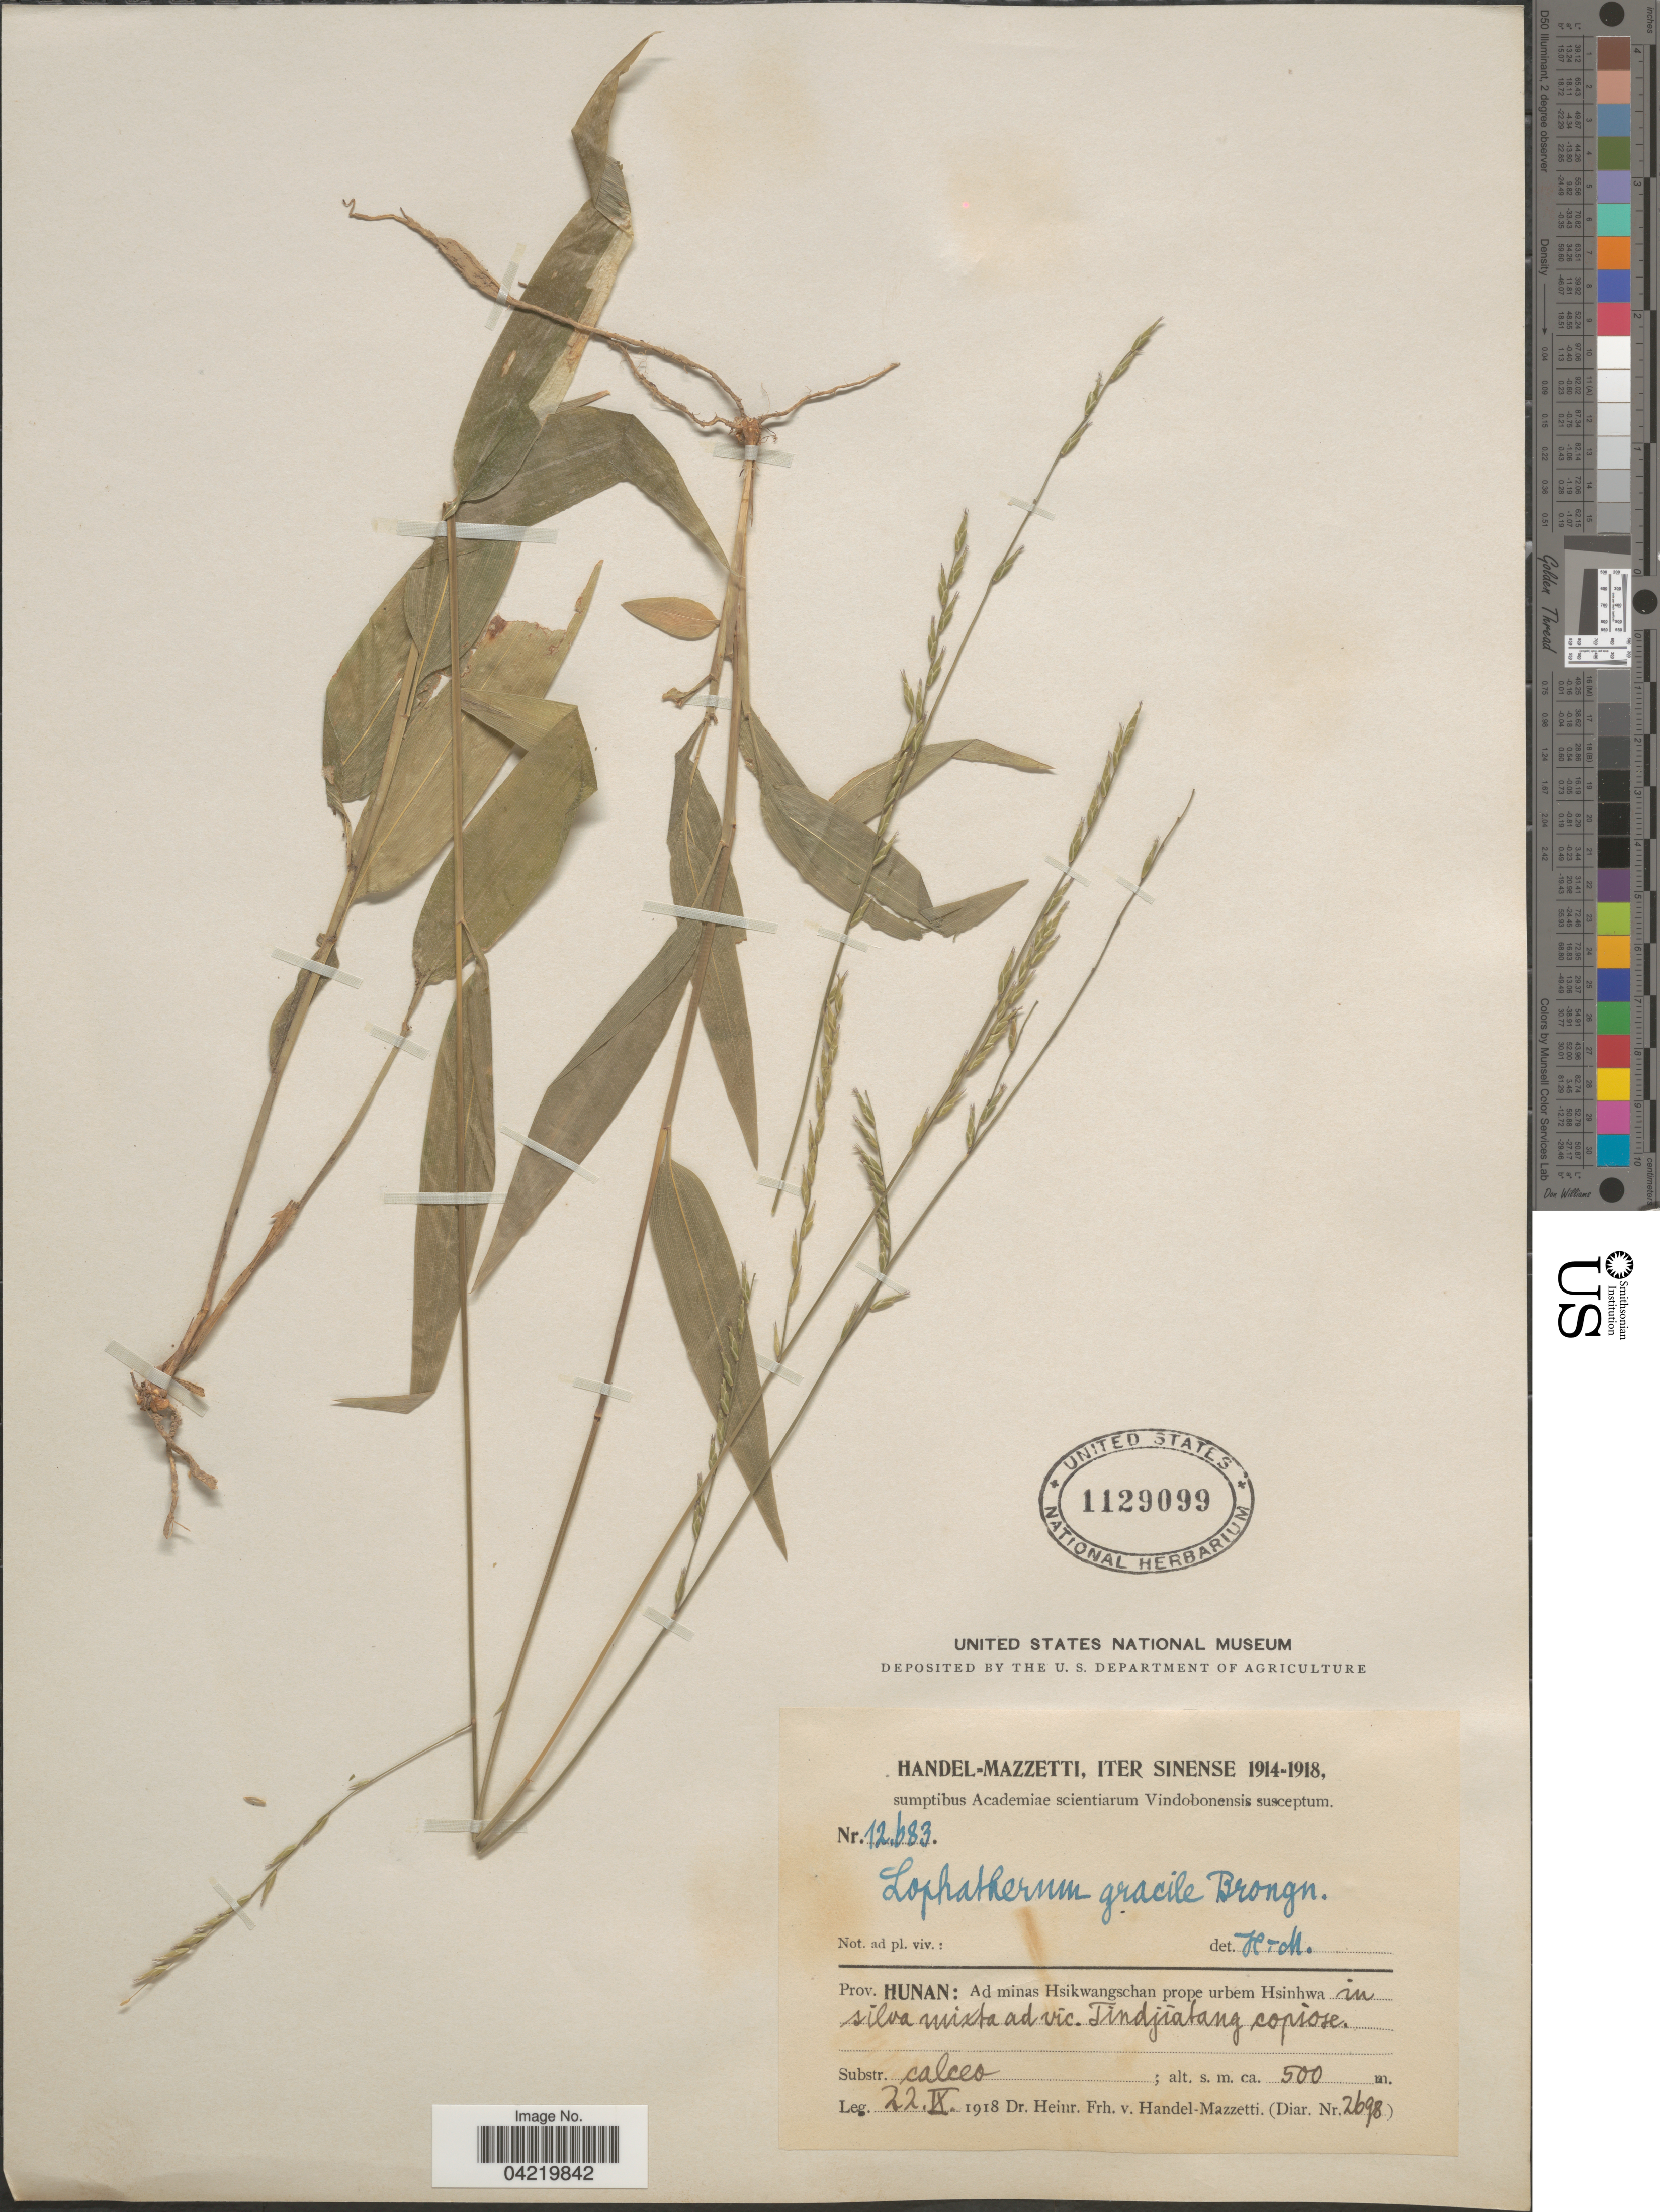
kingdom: Plantae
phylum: Tracheophyta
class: Liliopsida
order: Poales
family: Poaceae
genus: Lophatherum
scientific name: Lophatherum gracile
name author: Brongn.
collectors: H. Handel-Mazzetti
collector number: Diar2698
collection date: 1918-09-22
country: China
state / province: Hunan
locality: Iter Sinense 1914-1918. Ad minas Hsikwangschan prope urbem Hsinhwa in silva mixta ad vic. Tindjiatang copiose.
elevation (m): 500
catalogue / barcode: US 1129099